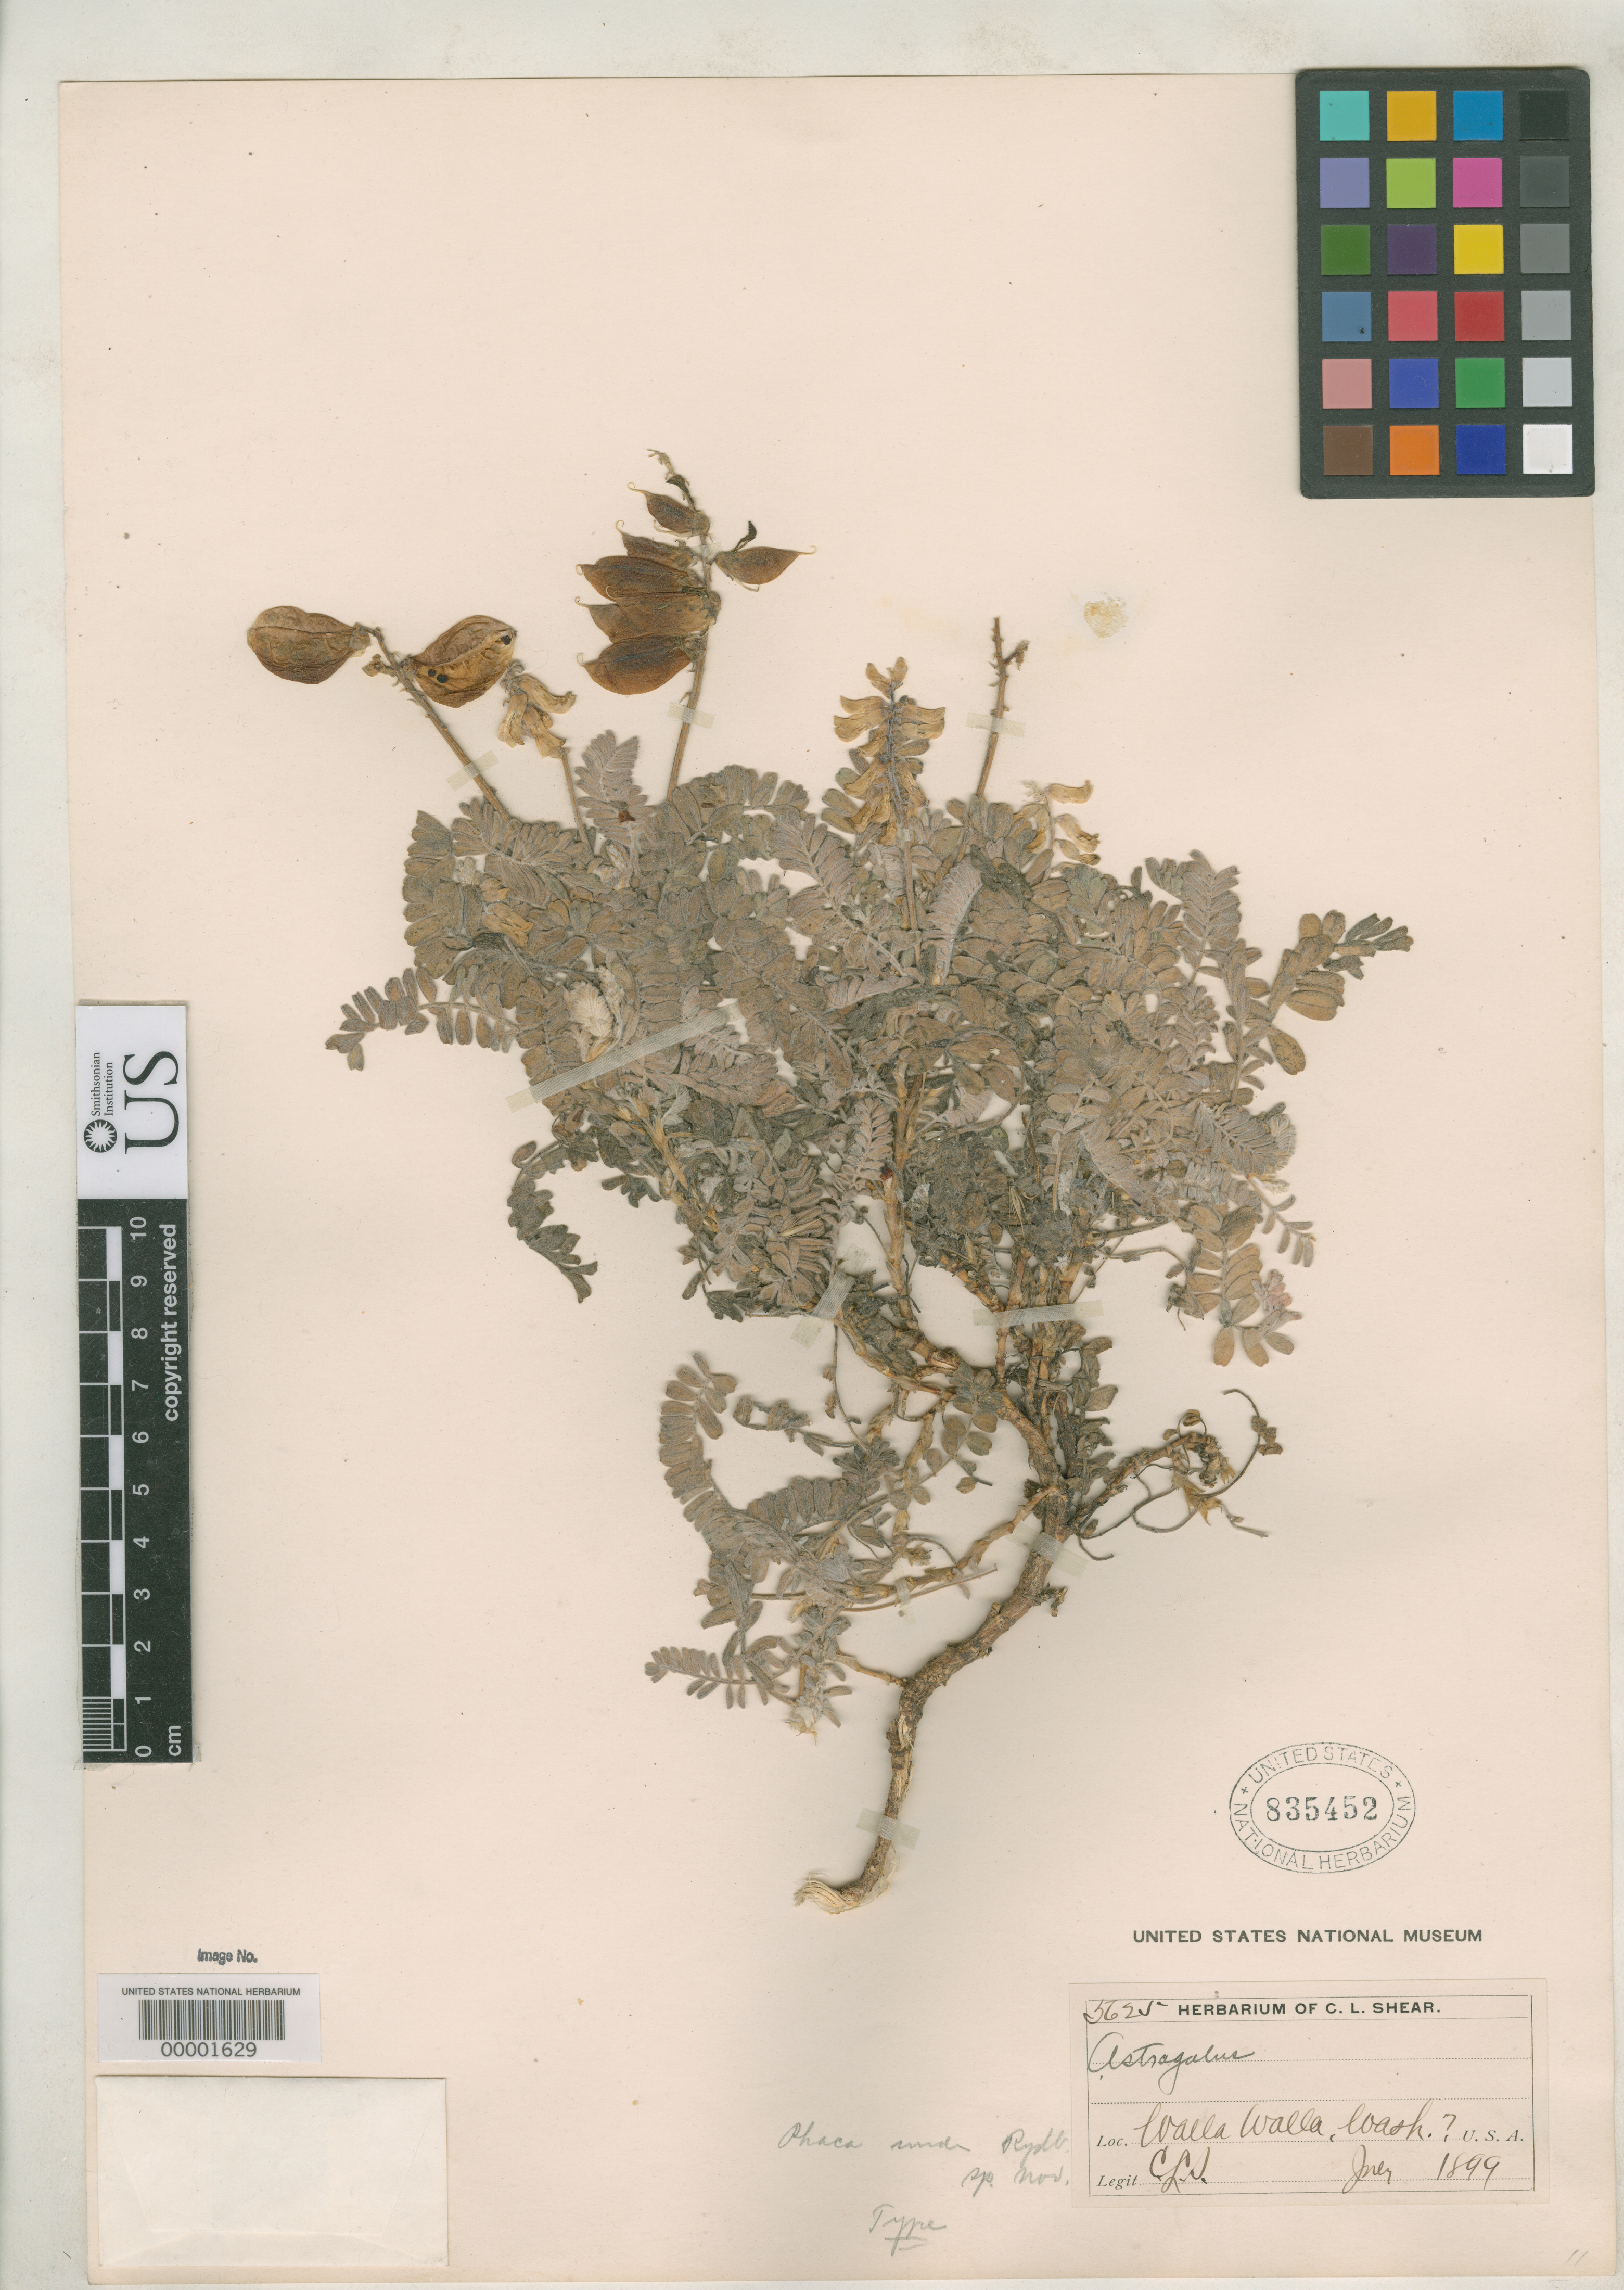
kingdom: Plantae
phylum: Tracheophyta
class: Magnoliopsida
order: Fabales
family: Fabaceae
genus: Phaca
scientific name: Phaca unde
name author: Rydb.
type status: Holotype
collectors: C. L. Shear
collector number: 5625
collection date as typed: Jul 1899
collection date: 1899-07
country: United States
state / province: Washington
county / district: Walla Walla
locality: Walla Walla.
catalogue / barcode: US 835452